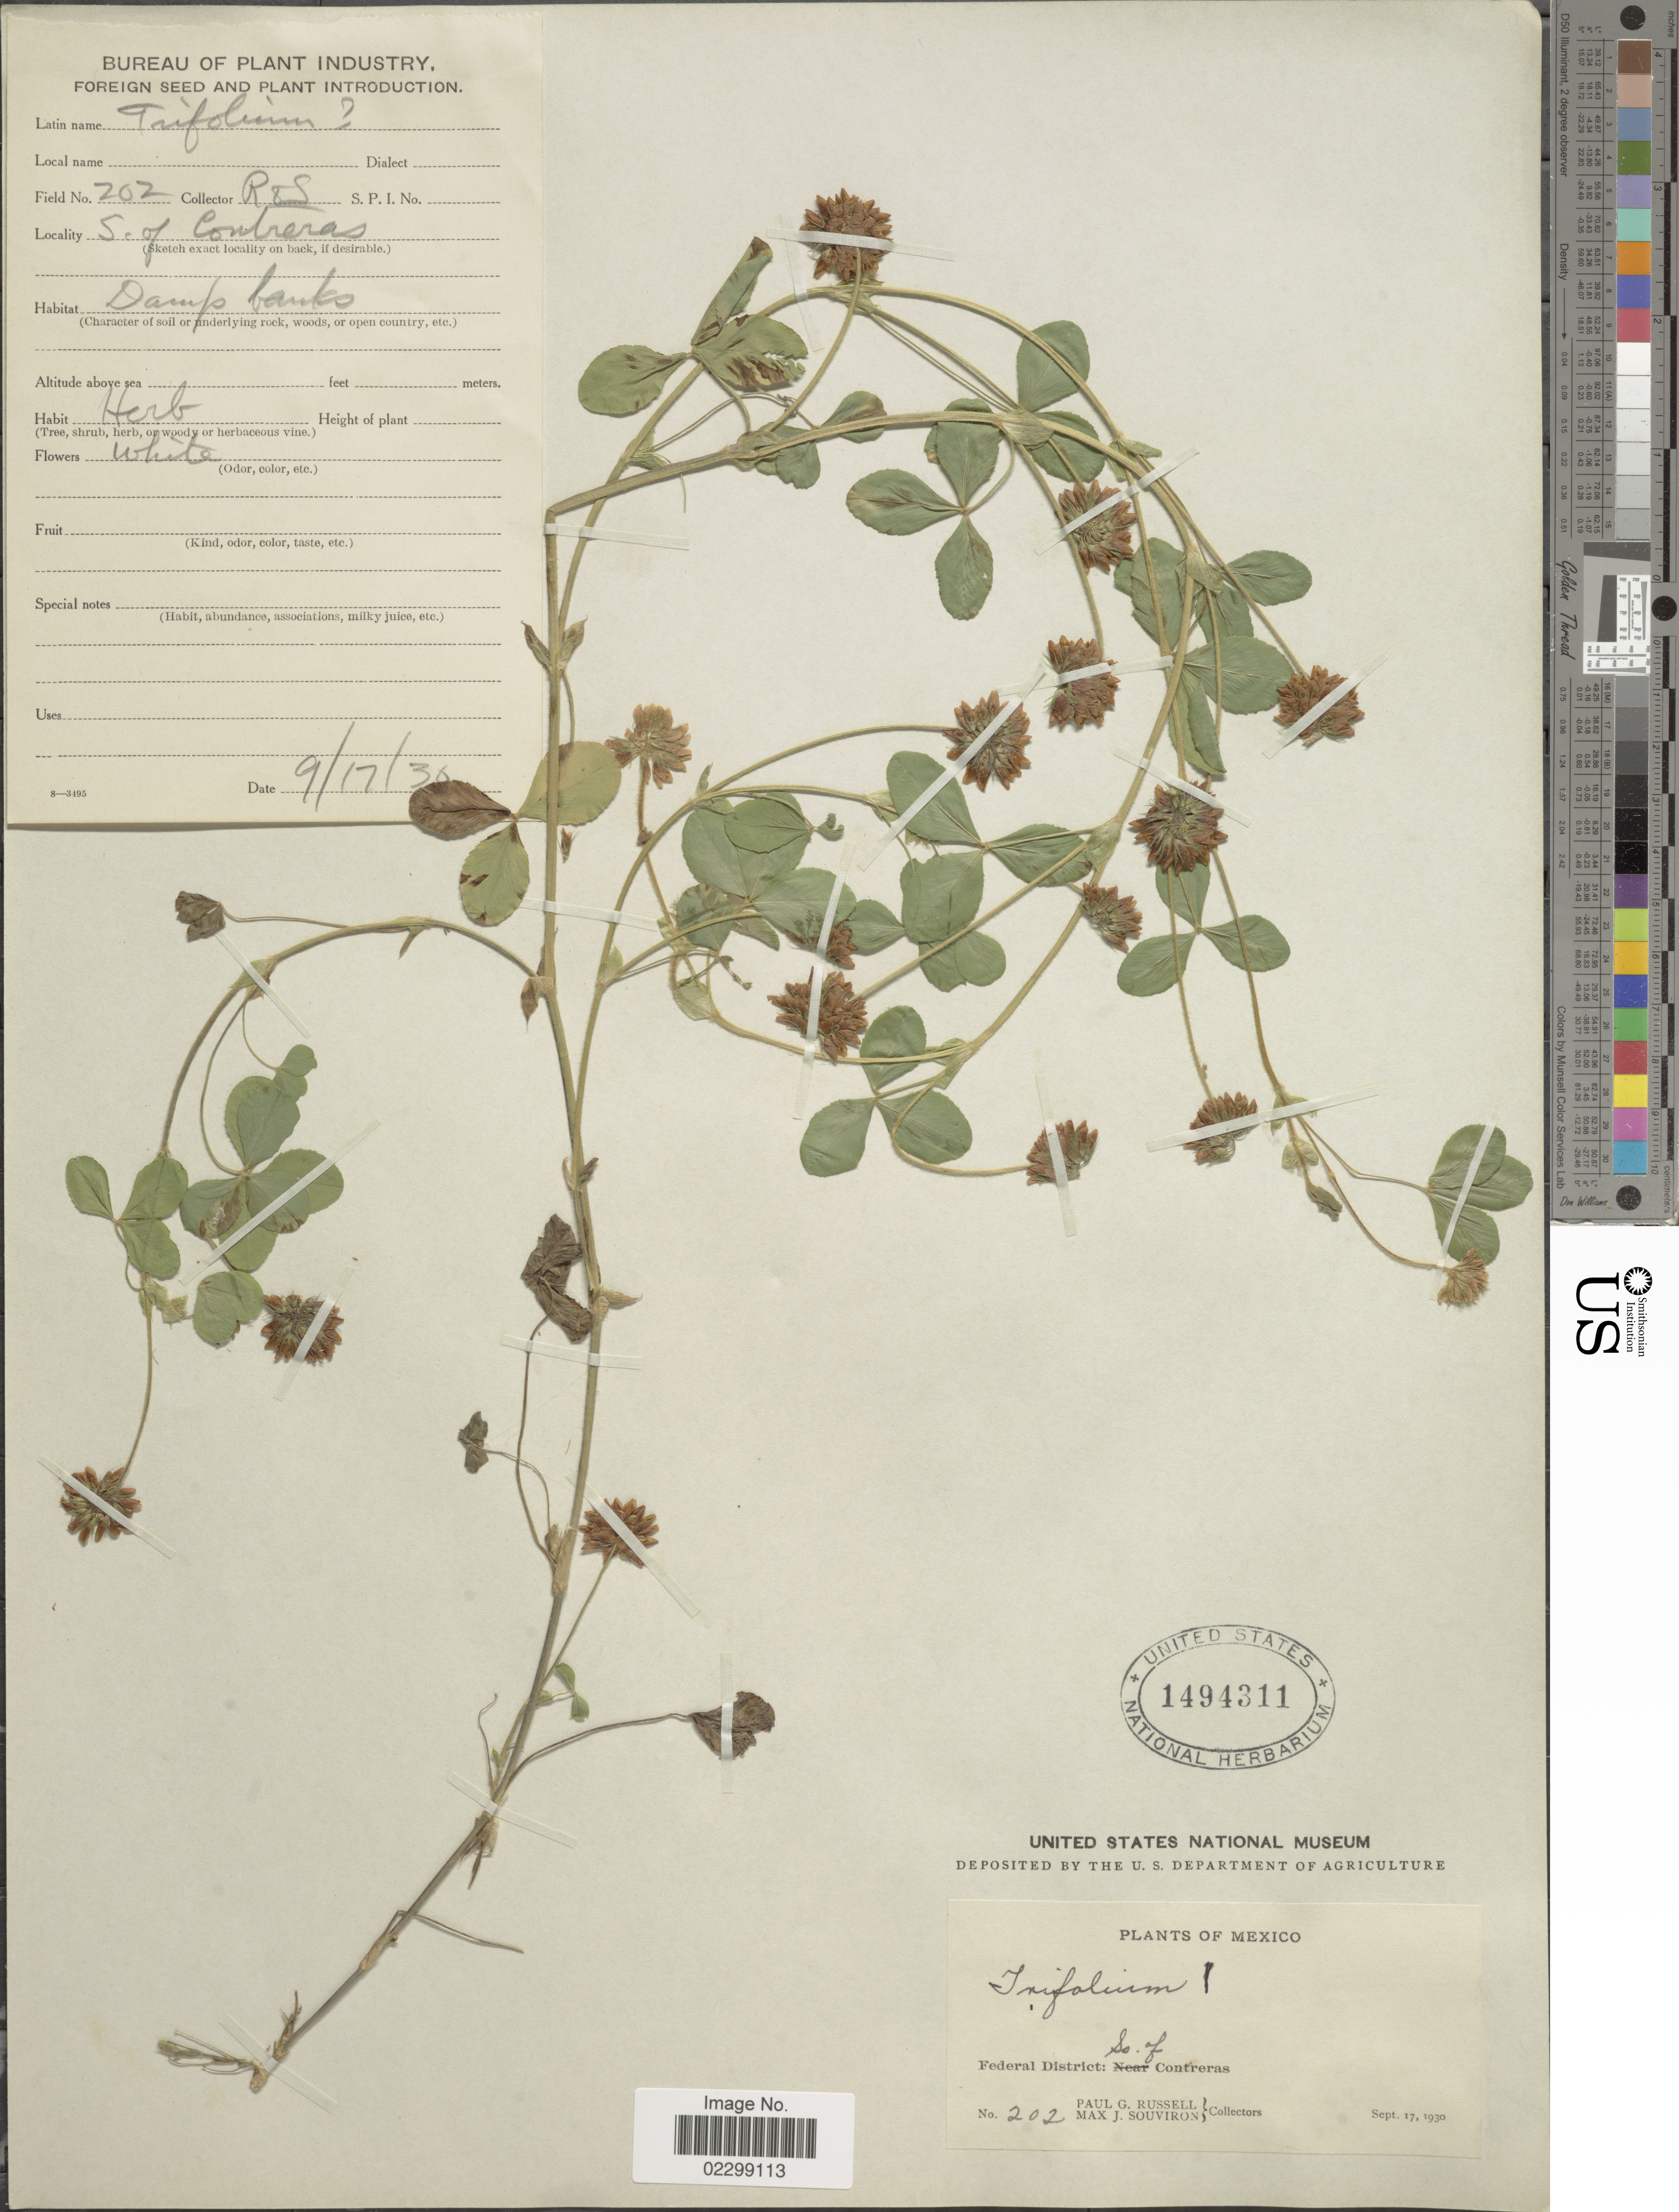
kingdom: Plantae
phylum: Tracheophyta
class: Magnoliopsida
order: Fabales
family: Fabaceae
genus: Trifolium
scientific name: Trifolium sp.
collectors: P. G. Russell & M. J. Souviron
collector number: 202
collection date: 1930-09-17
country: Mexico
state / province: Distrito Federal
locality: Federal Distrcit: So. of Contreras, damp banks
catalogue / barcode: US 1494311